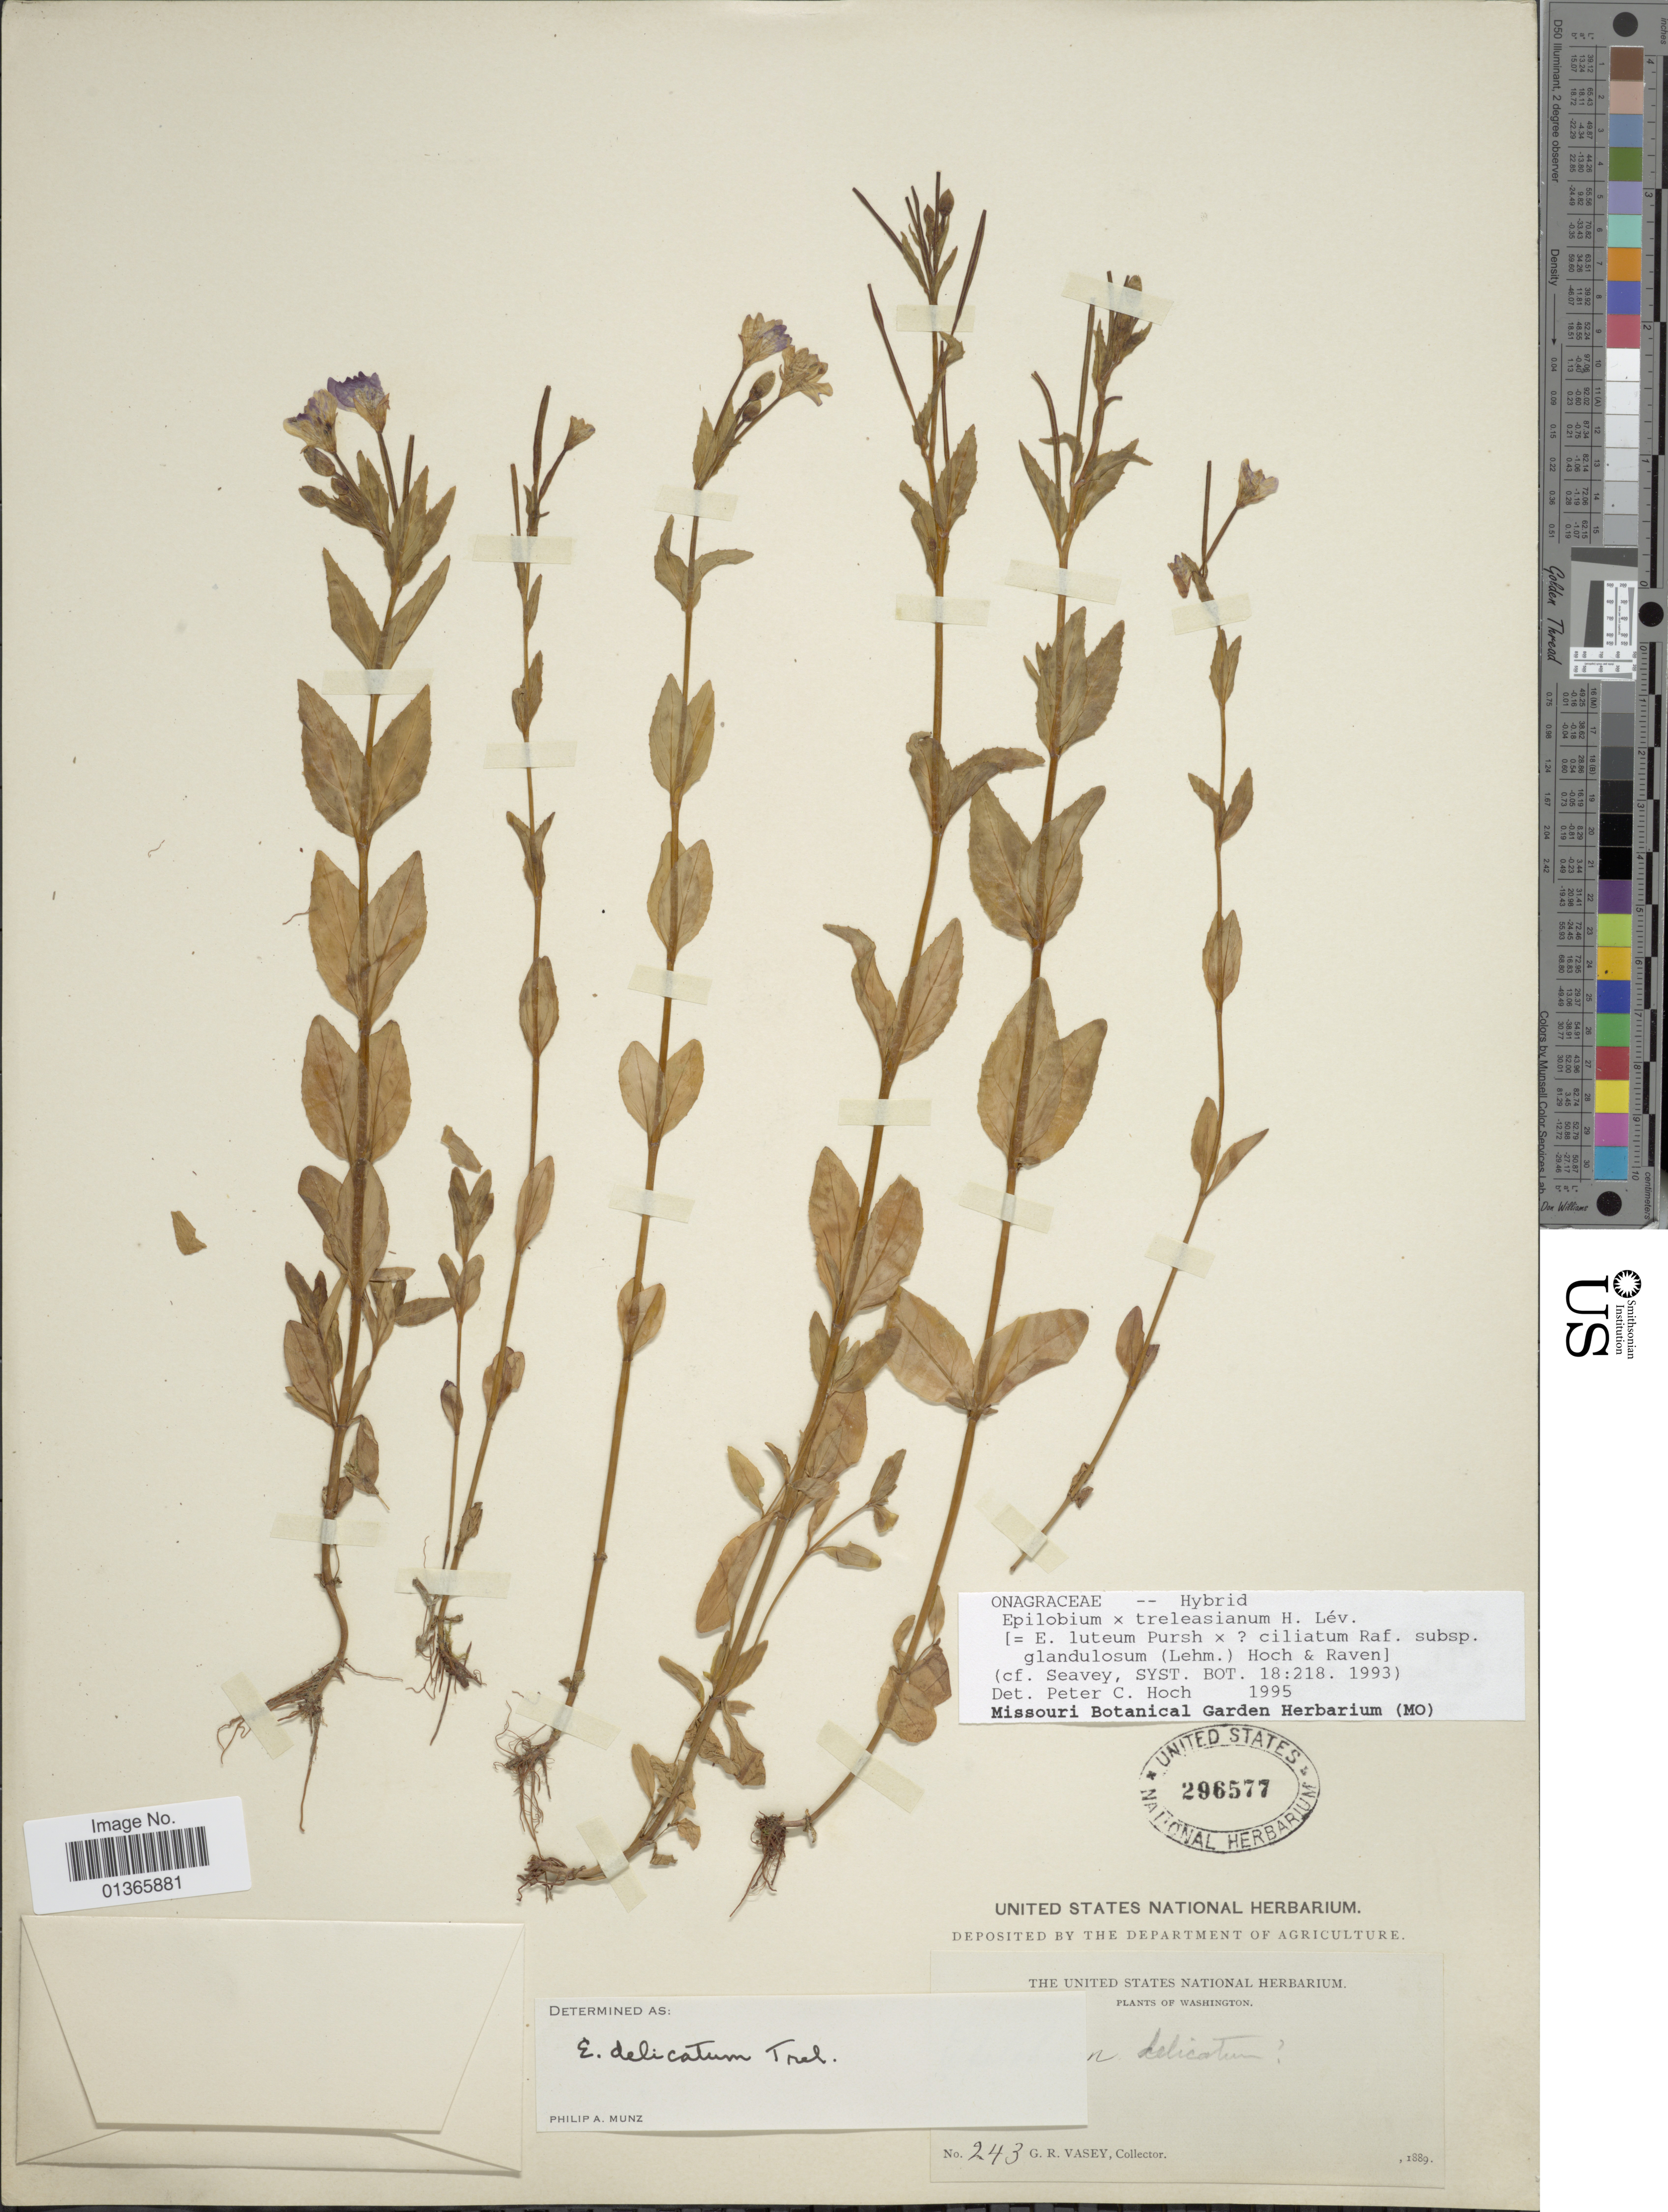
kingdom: Plantae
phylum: Tracheophyta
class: Magnoliopsida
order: Myrtales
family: Onagraceae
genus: Epilobium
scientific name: Epilobium x treleasianum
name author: H. Lév.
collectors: G. R. Vasey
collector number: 243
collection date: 1889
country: United States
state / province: Washington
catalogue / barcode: US 296577